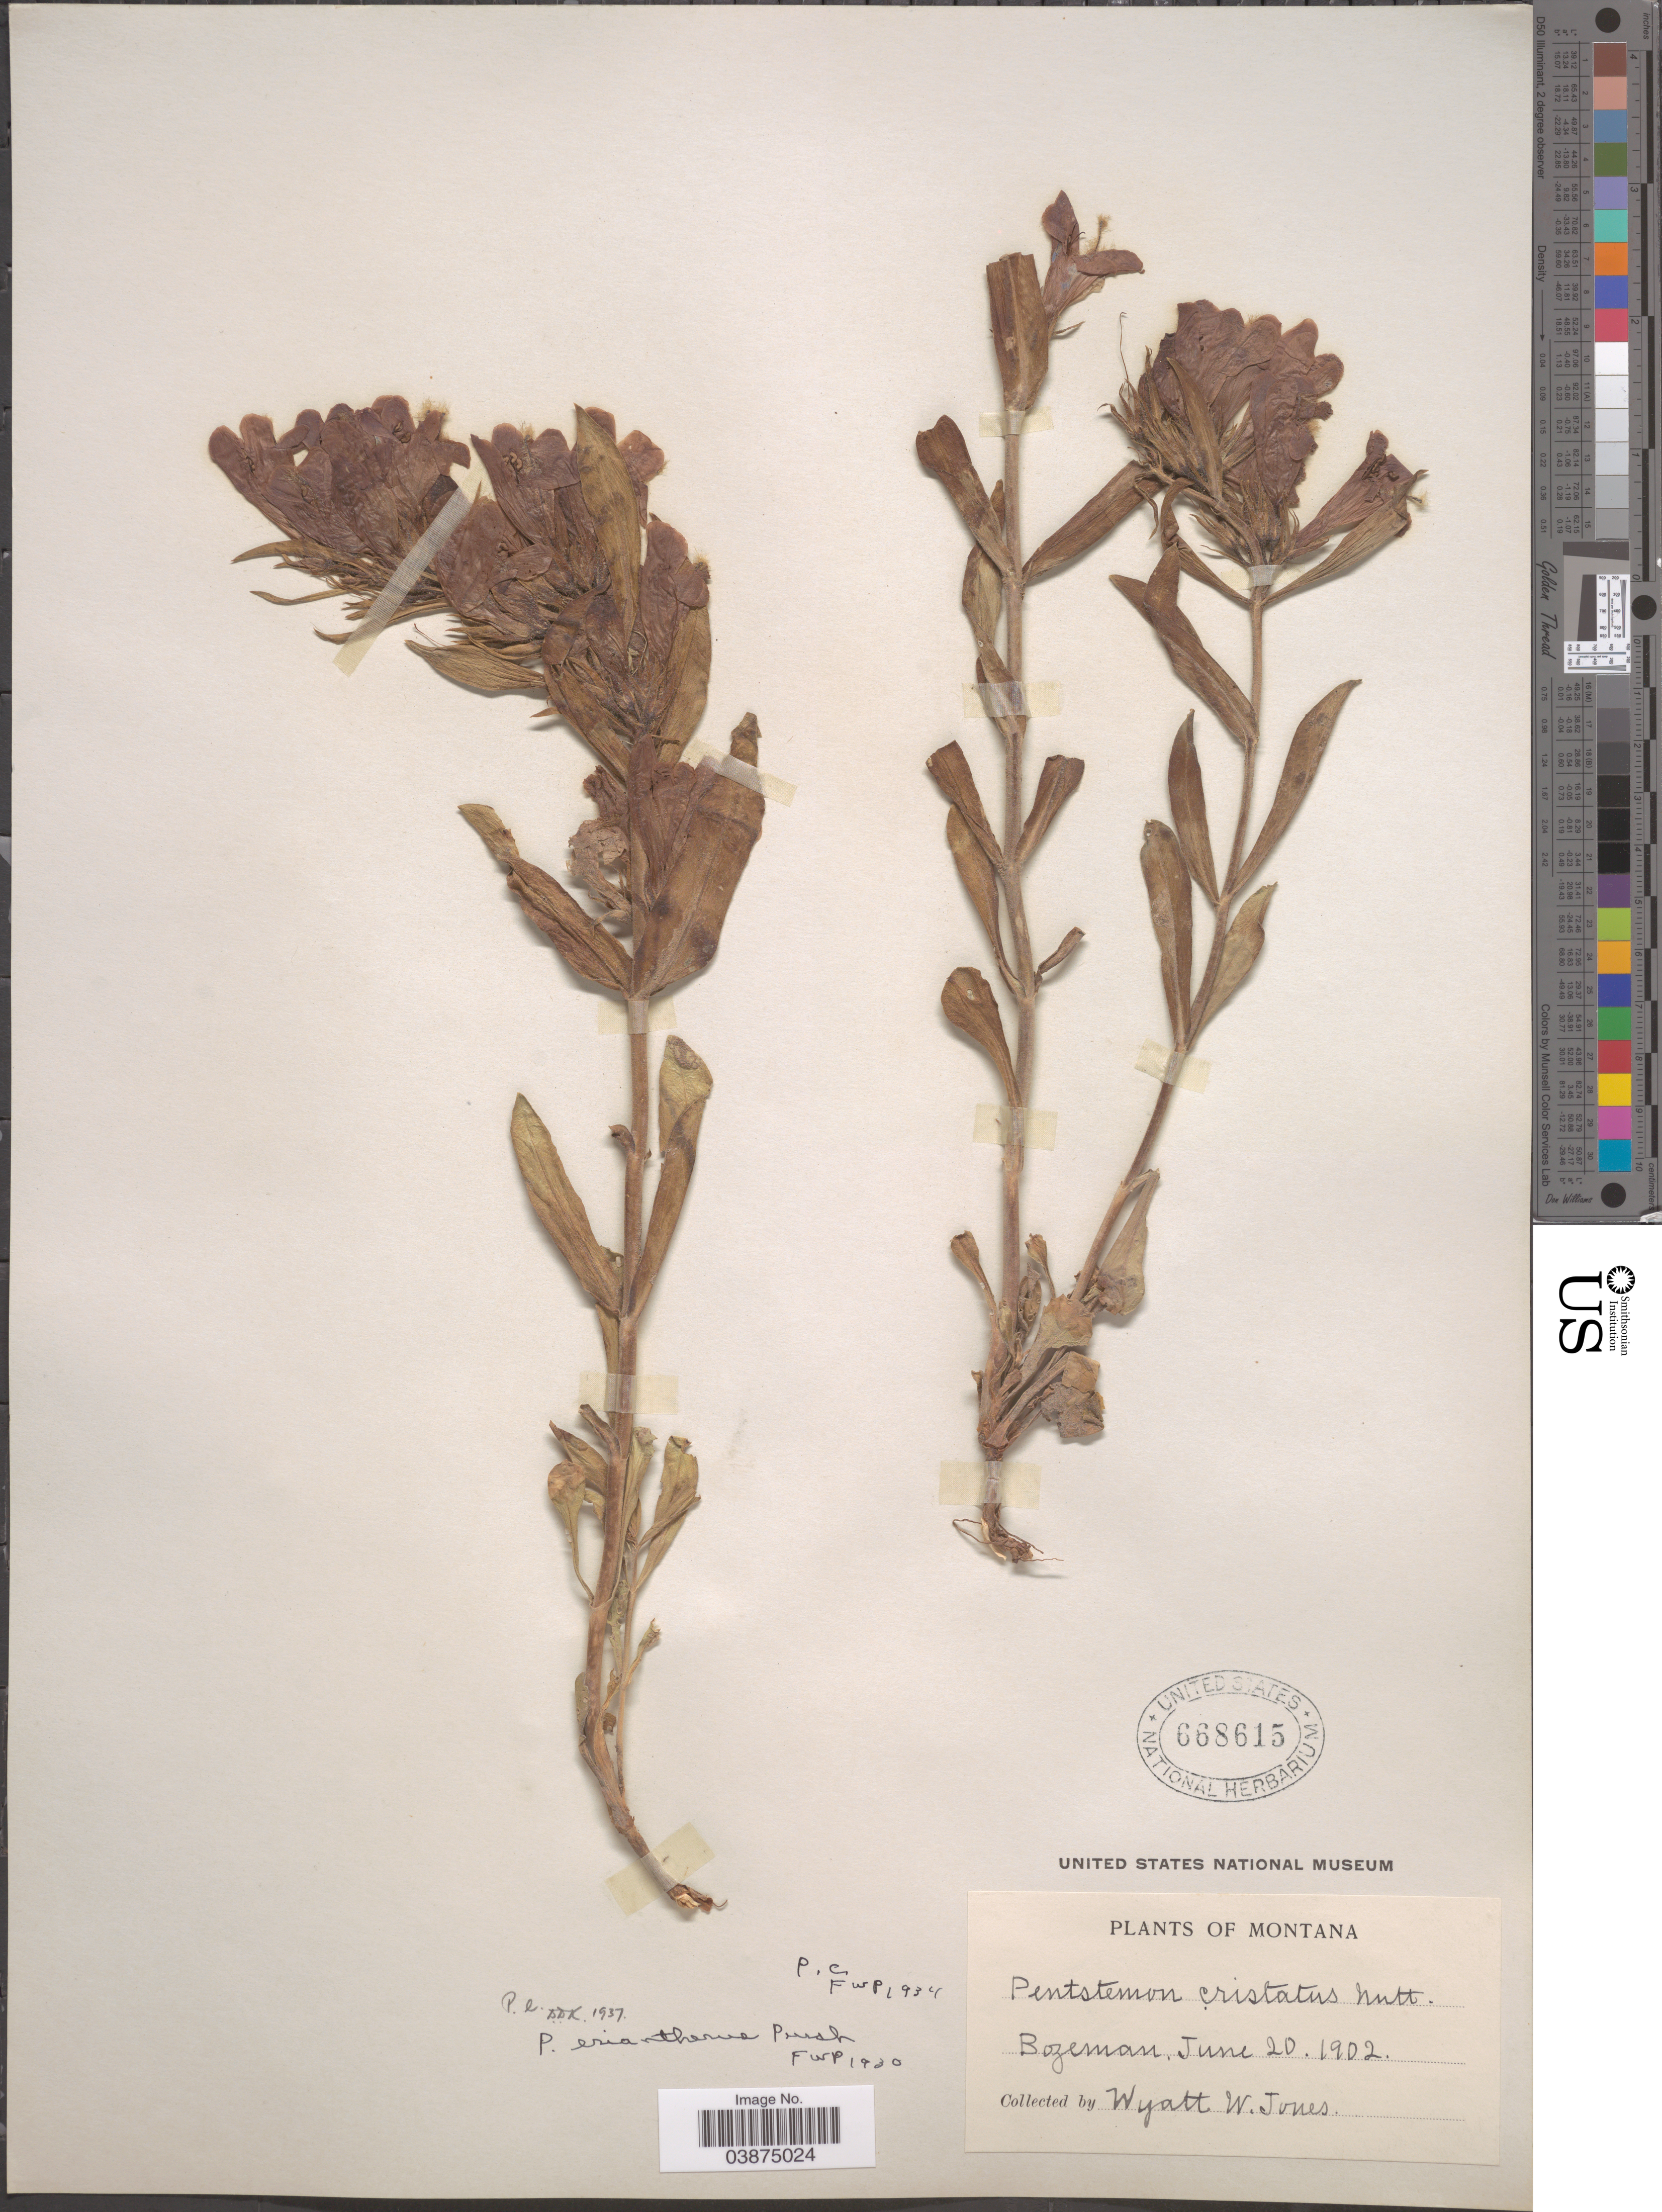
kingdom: Plantae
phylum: Tracheophyta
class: Magnoliopsida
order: Lamiales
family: Plantaginaceae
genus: Penstemon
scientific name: Penstemon eriantherus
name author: Pursh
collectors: W. W. Jones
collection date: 1902-06-20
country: United States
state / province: Montana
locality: Bozeman.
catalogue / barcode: US 668615